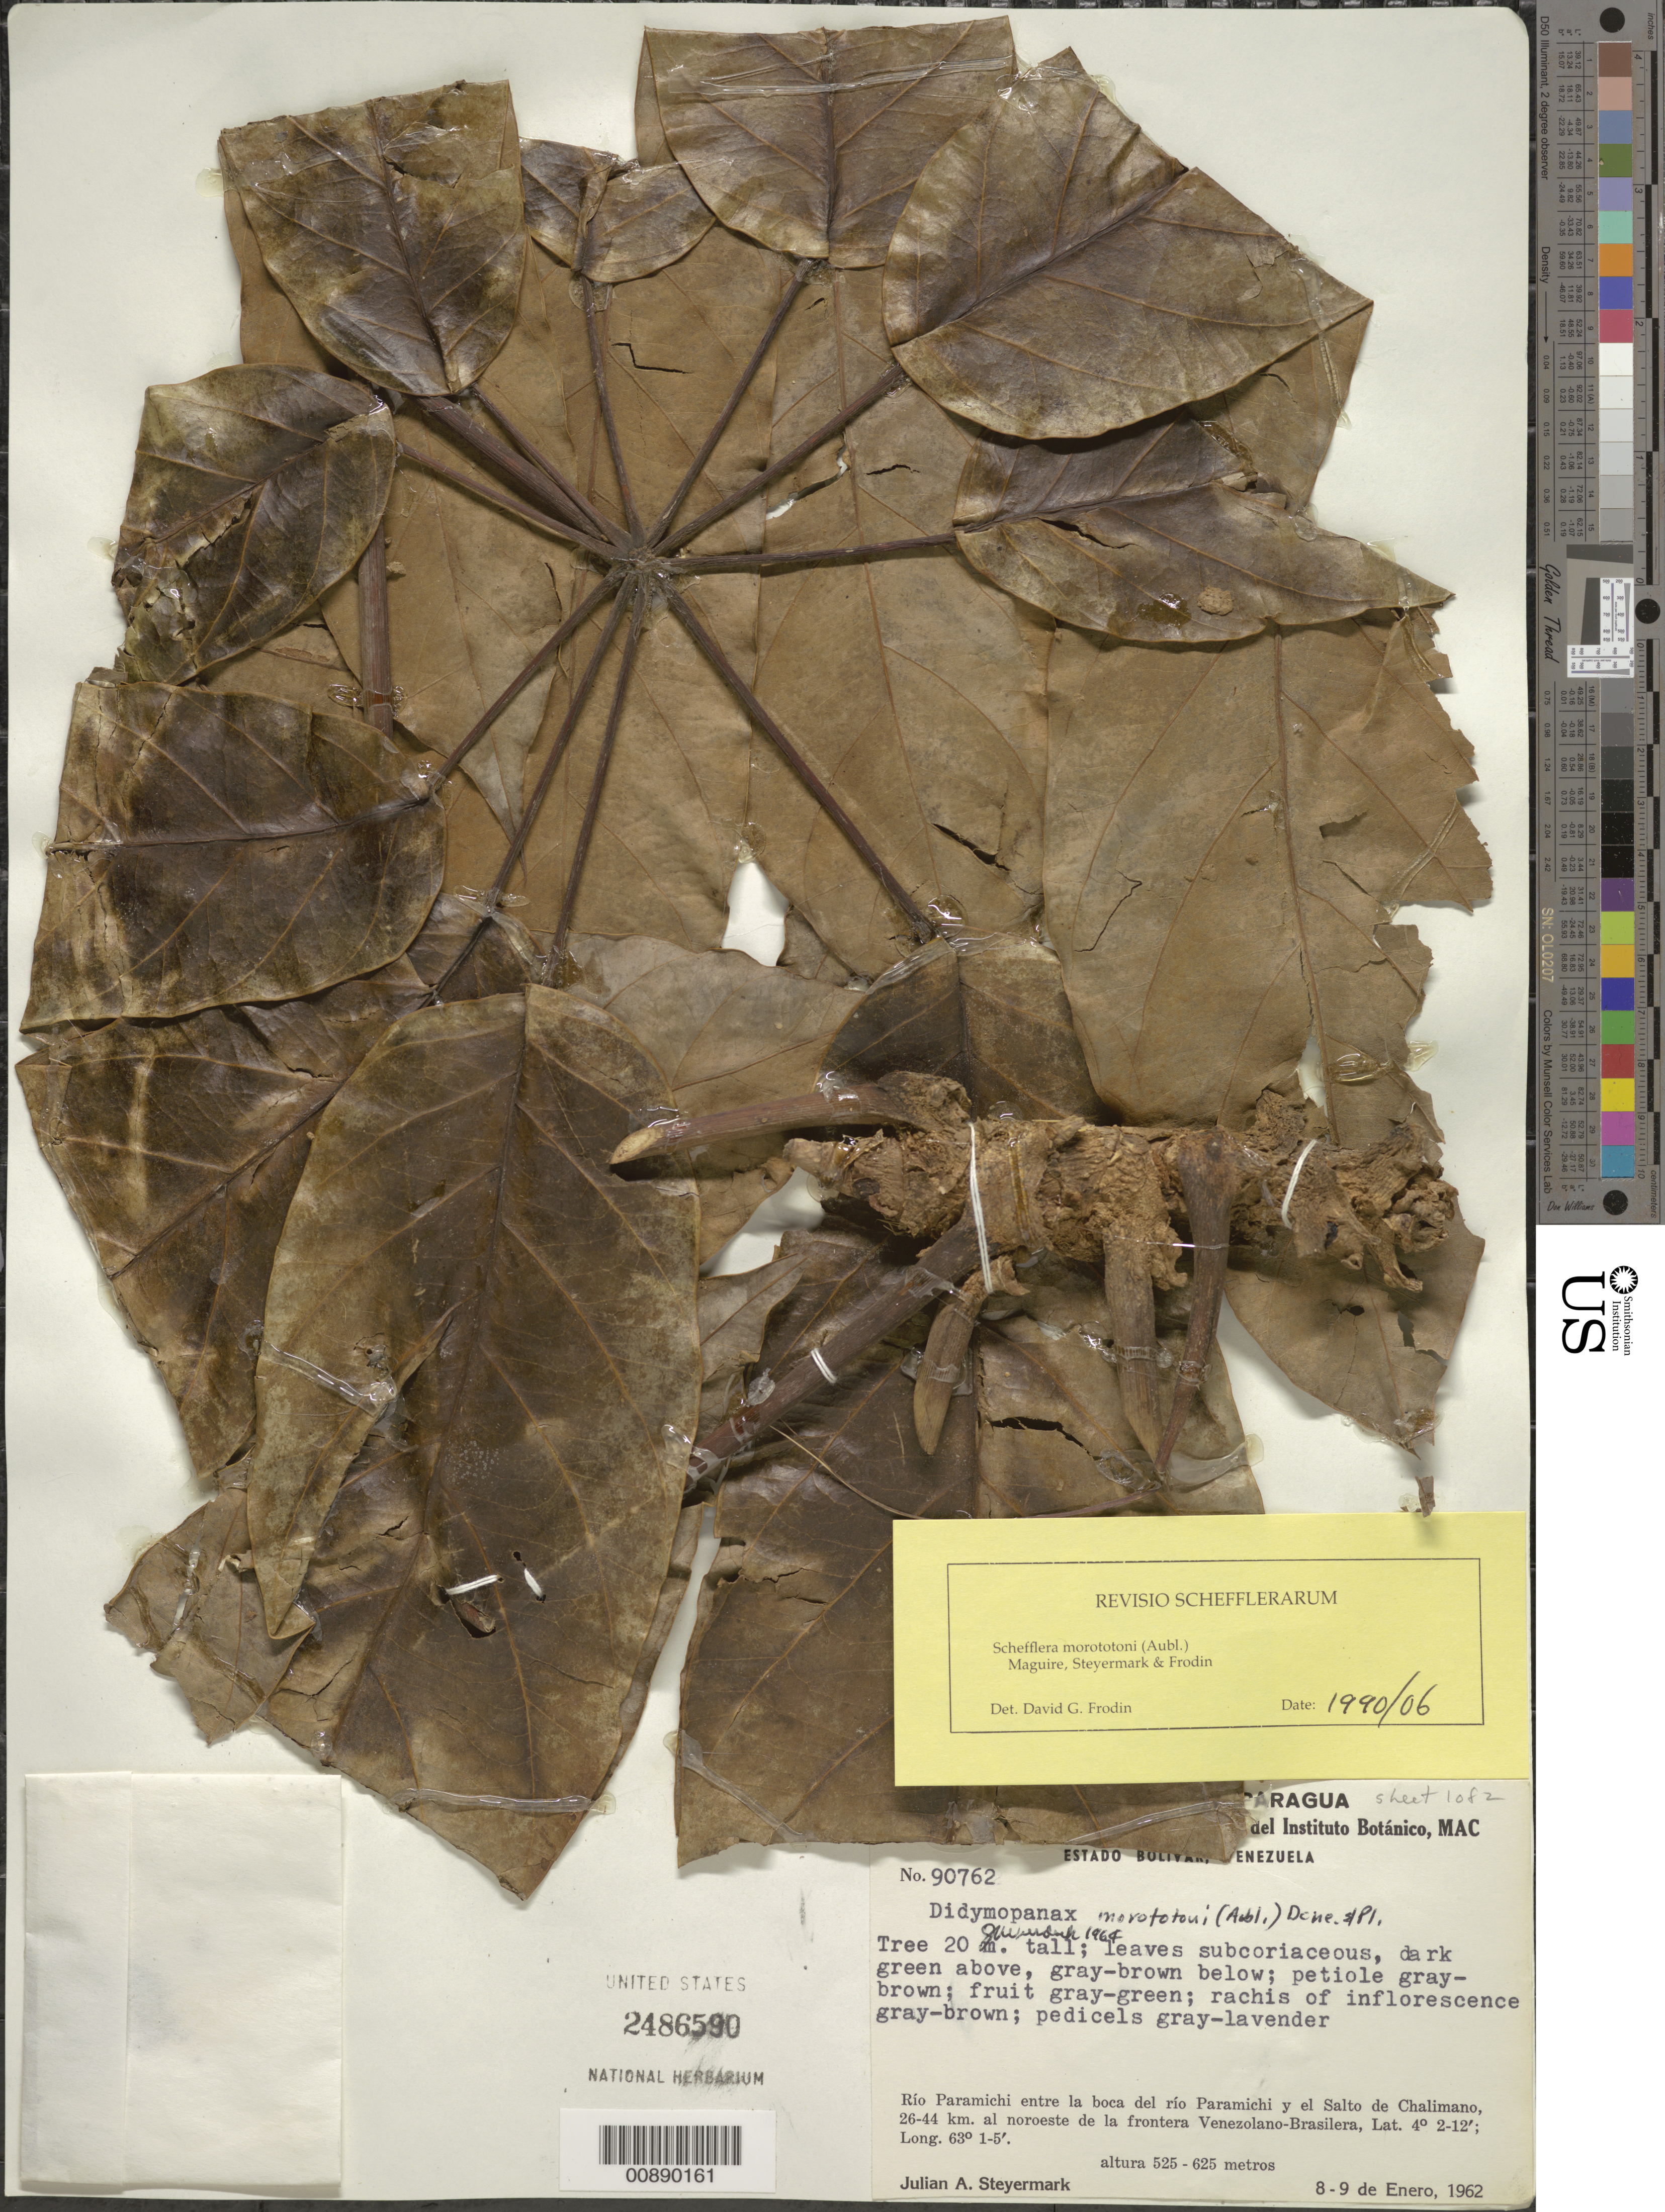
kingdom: Plantae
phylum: Tracheophyta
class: Magnoliopsida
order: Apiales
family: Araliaceae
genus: Schefflera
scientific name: Schefflera morototoni (Aubl.) Maguire, Steyerm. & Frodin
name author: (Aubl.) Maguire et al.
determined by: Frodin, D. G.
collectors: J. Steyermark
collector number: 90762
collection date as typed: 8-Jan-62 to 9-Jan-62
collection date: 1962-01-08/1962-01-09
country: Venezuela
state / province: Bolívar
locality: Río Paramichi entre la boca del río Paramichi y el Salto de Chalimano, 26-44 NE de la Venezuela-Brazil border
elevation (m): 525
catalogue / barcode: US 2486590